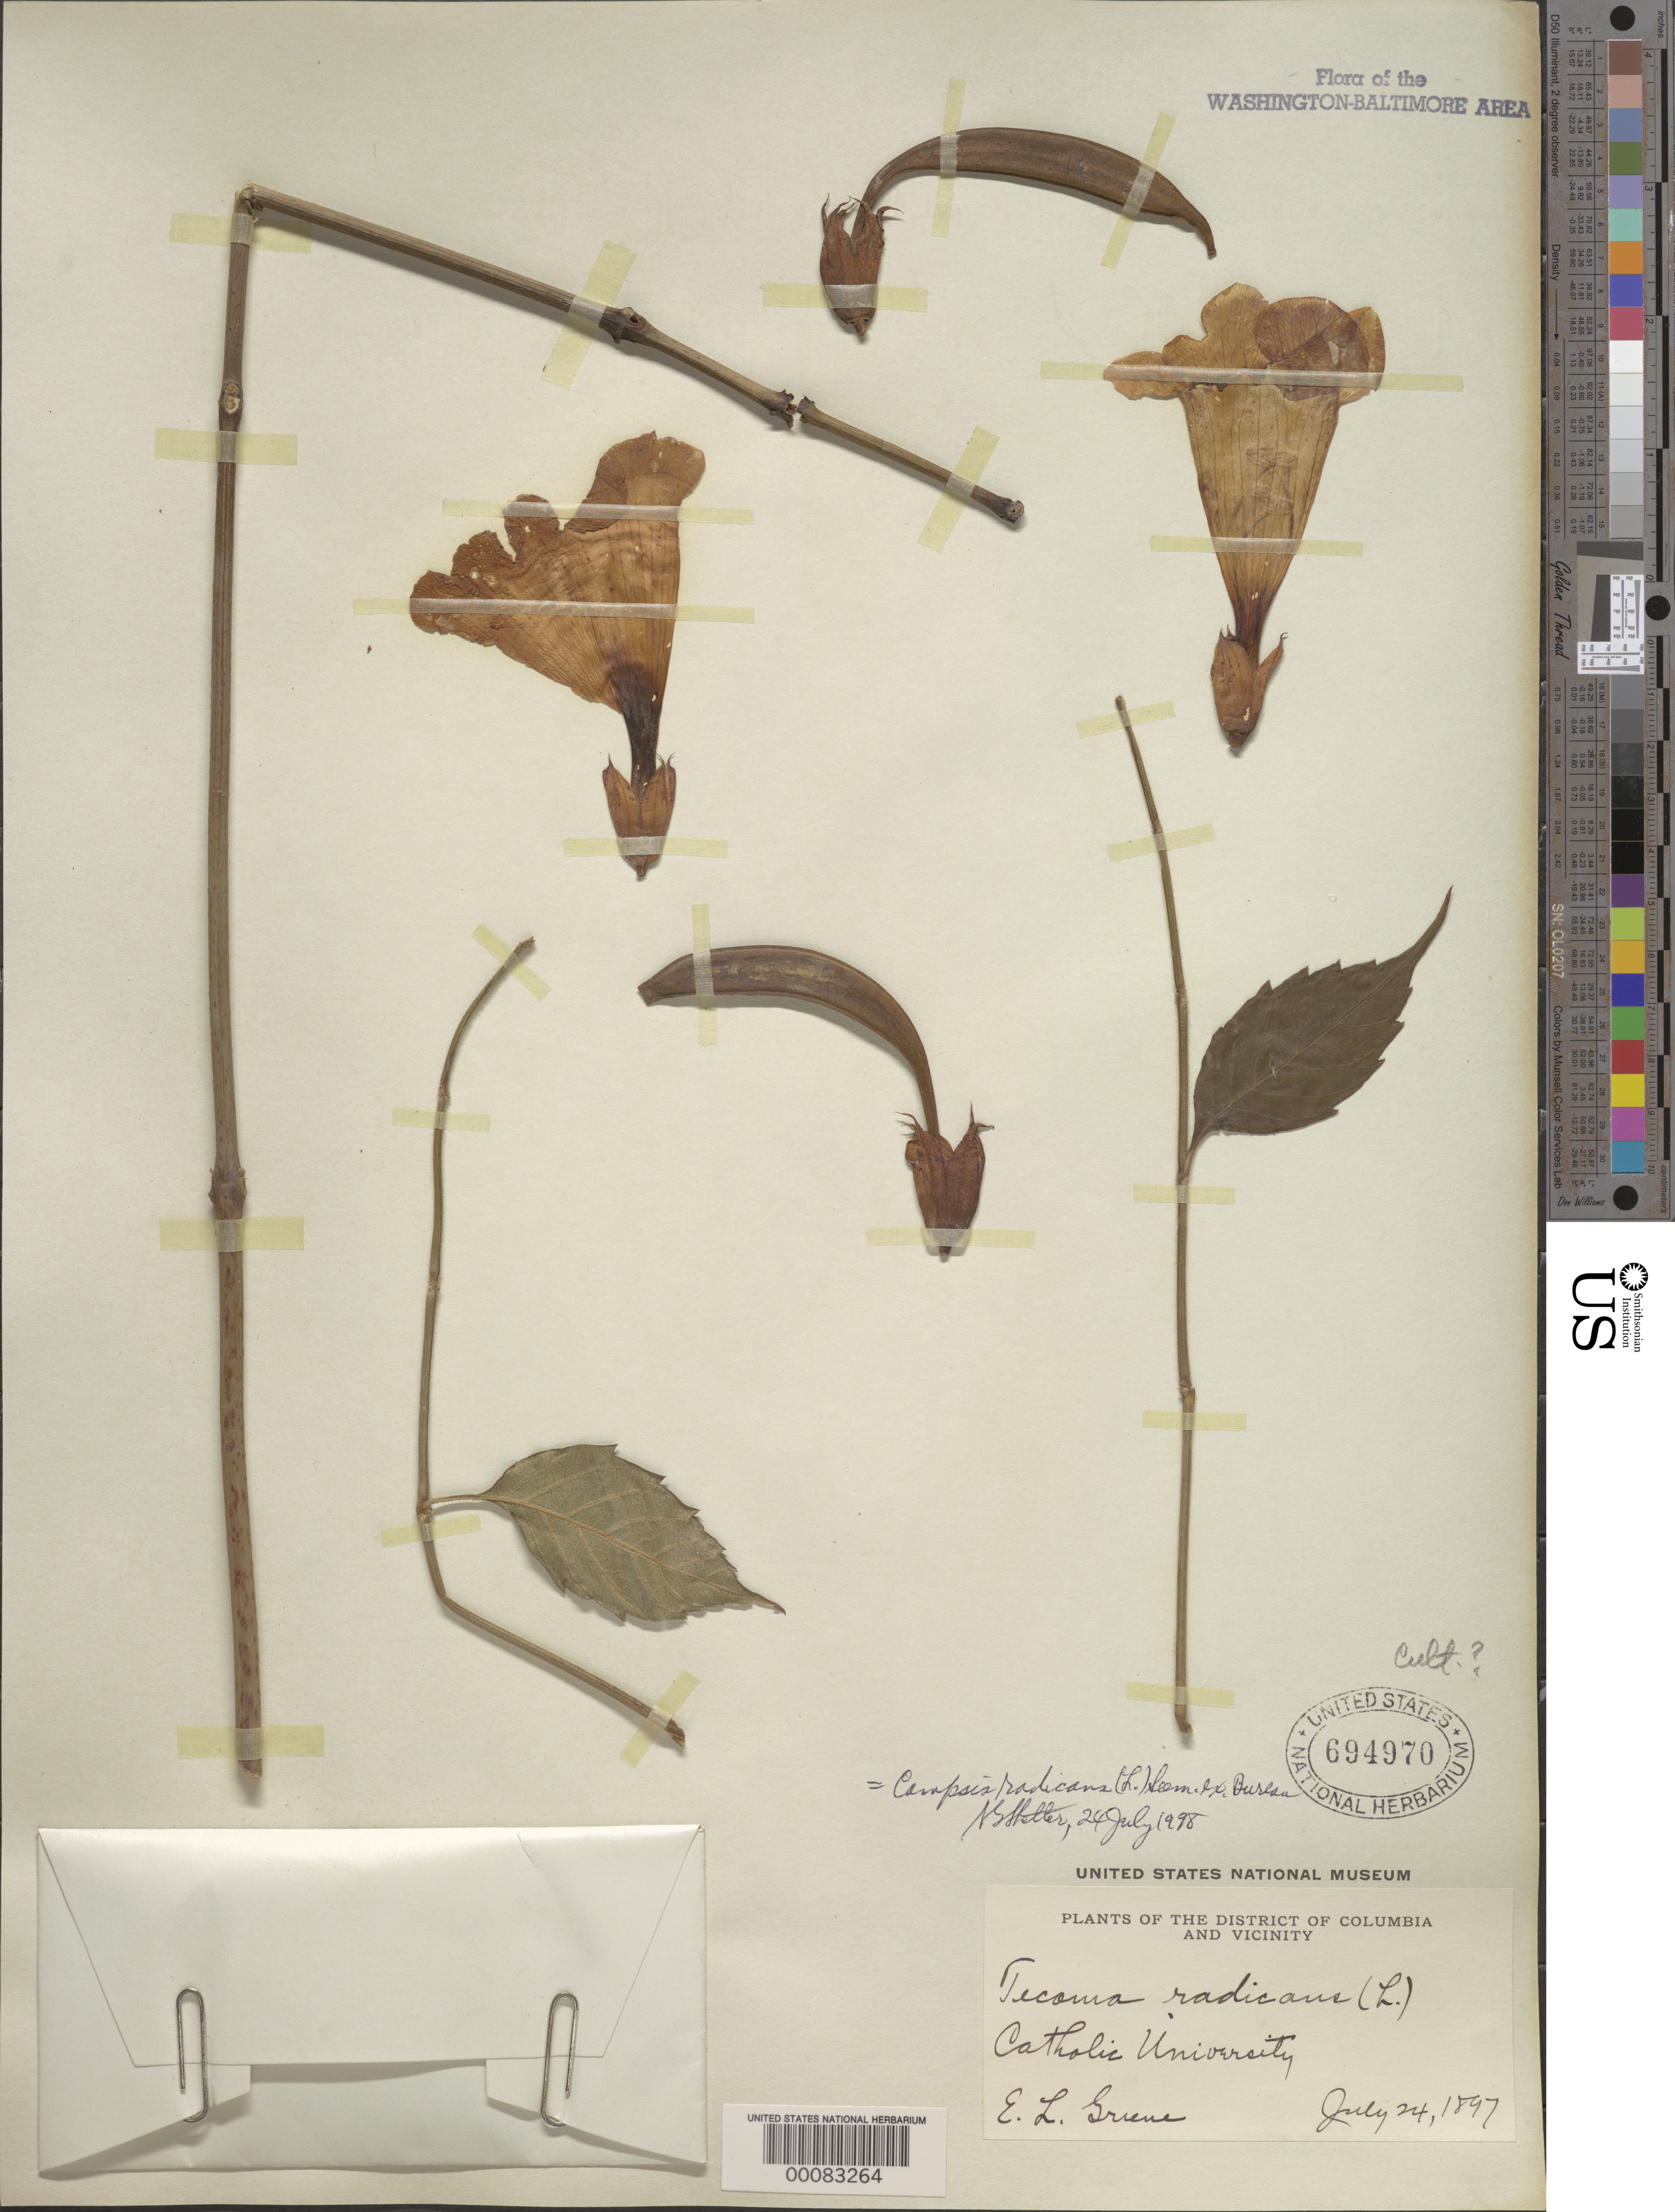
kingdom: Plantae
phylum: Tracheophyta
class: Magnoliopsida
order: Lamiales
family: Bignoniaceae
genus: Campsis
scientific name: Campsis radicans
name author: (L.) Seem.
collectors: E. L. Greene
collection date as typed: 24 Jul 1897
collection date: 1897-07-24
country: United States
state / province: District of Columbia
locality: Catholic University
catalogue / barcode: US 694970